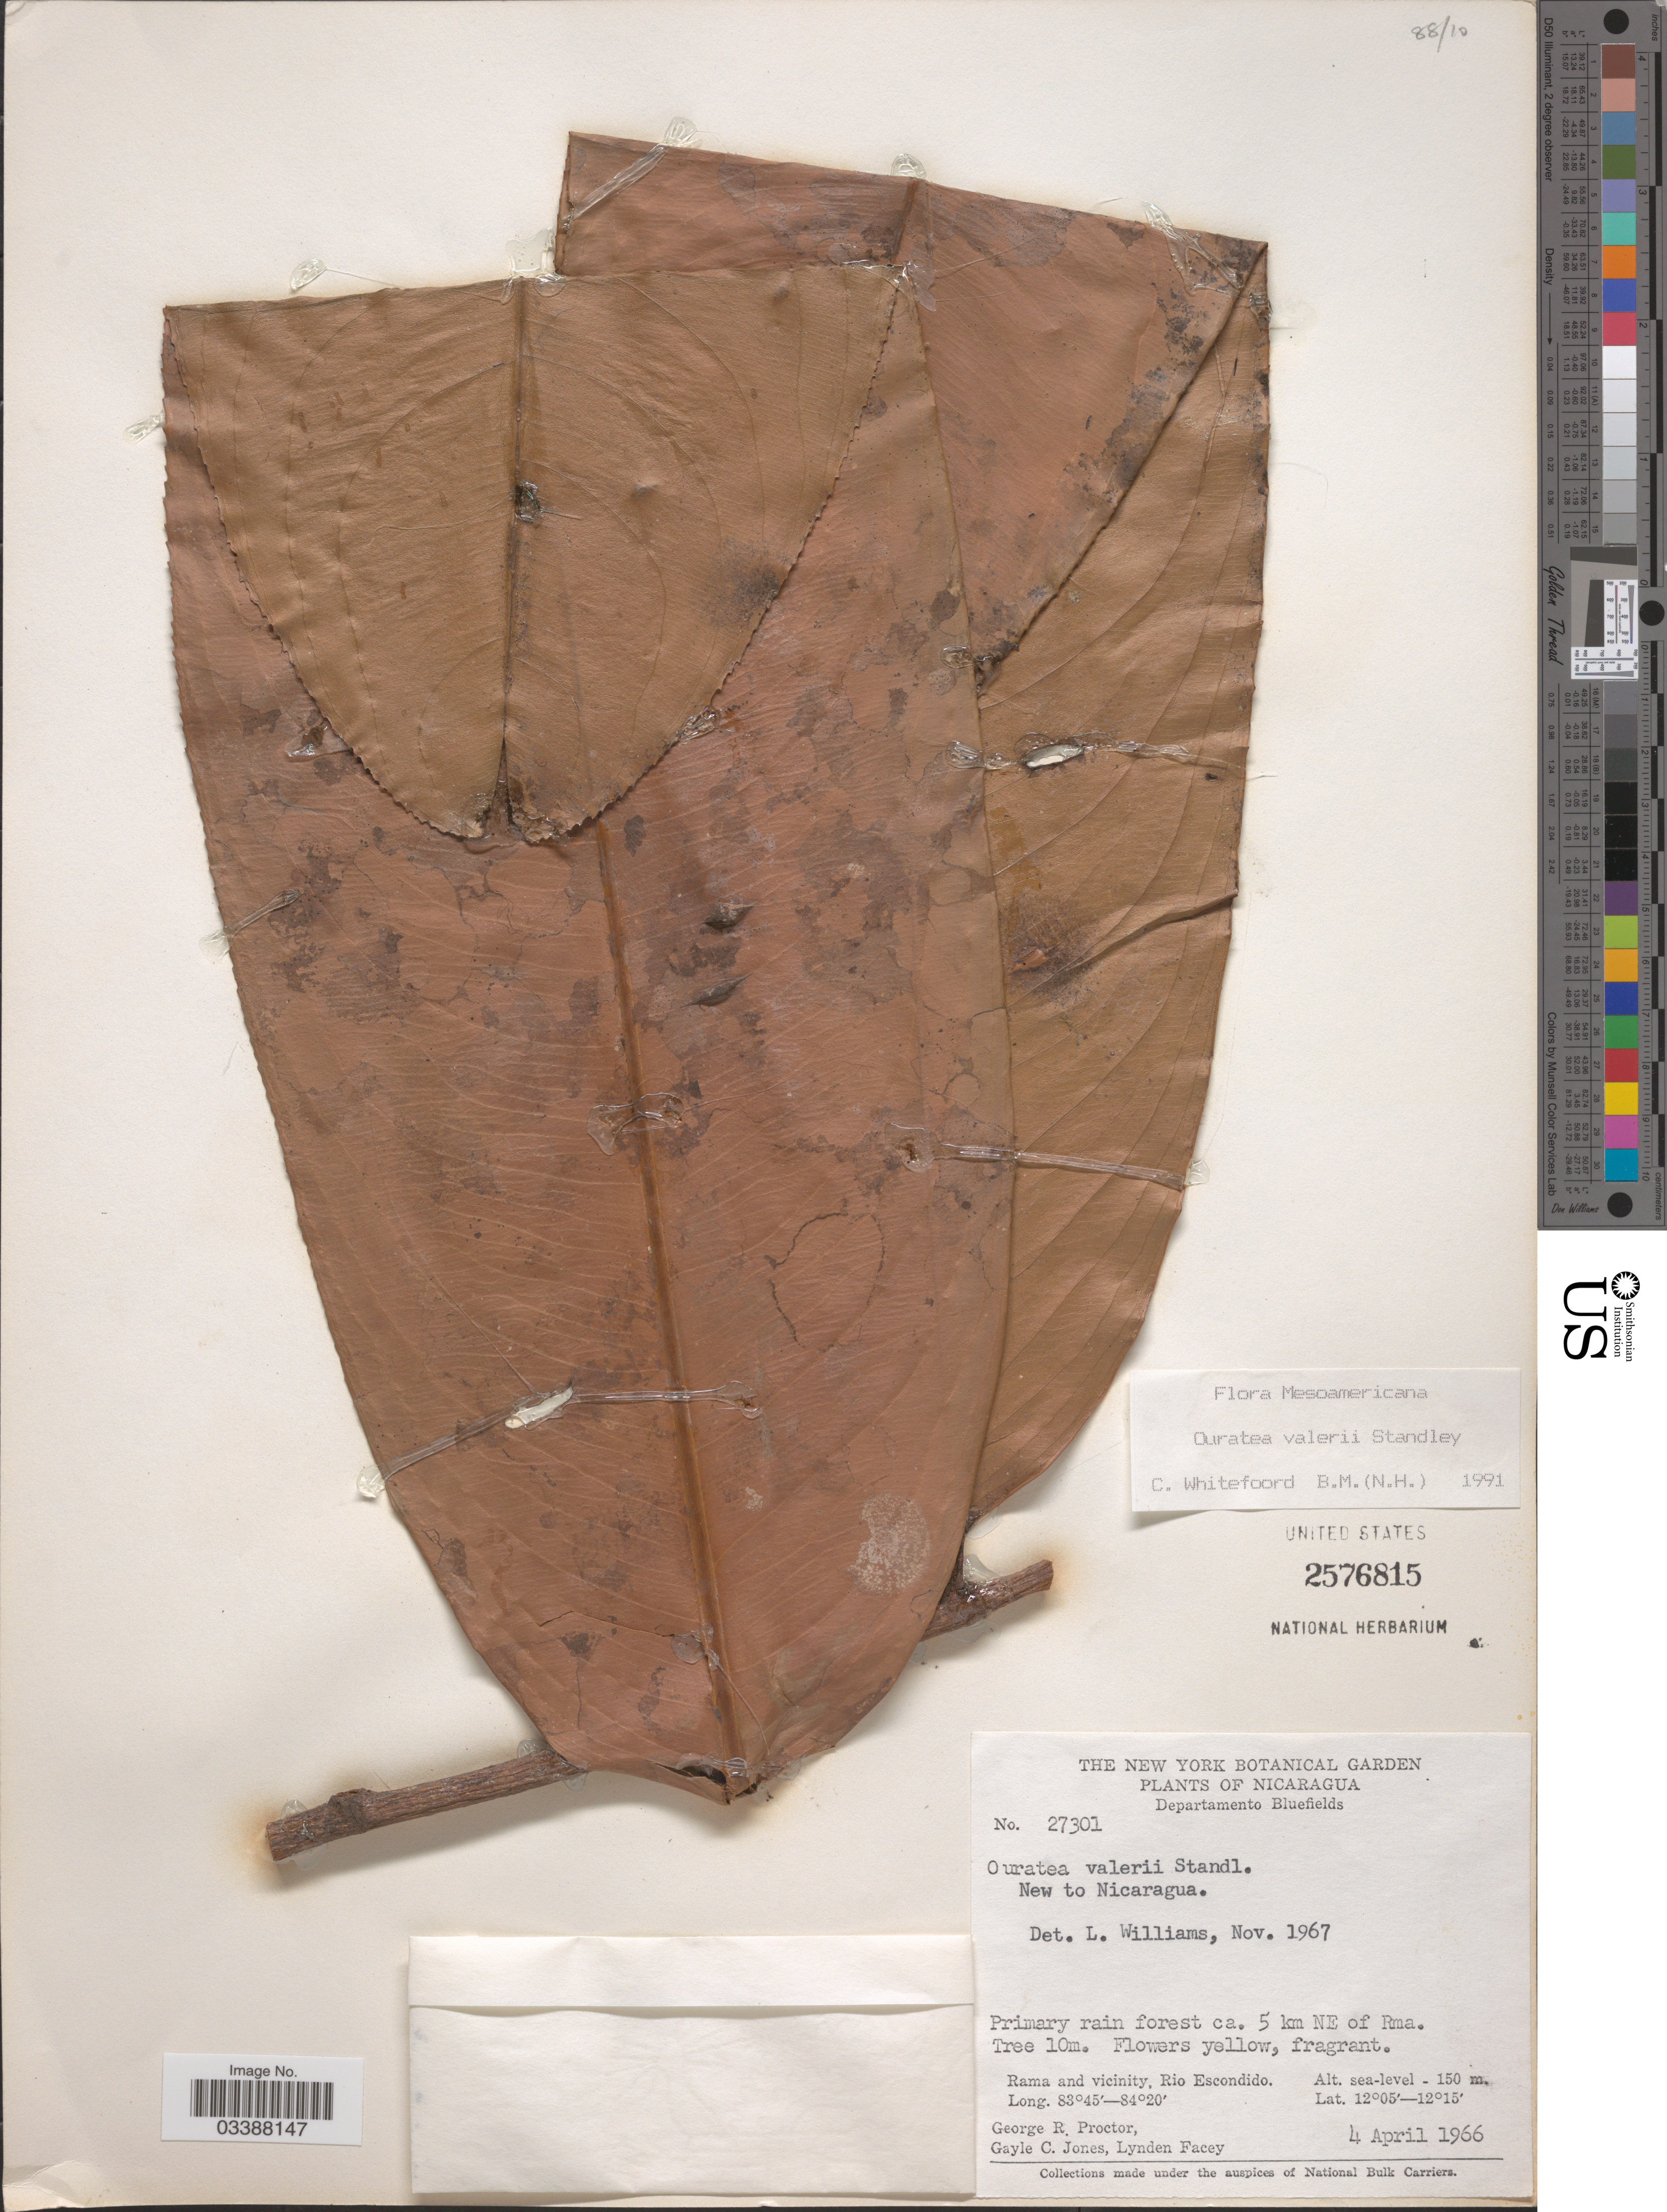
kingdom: Plantae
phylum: Tracheophyta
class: Magnoliopsida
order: Malpighiales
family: Ochnaceae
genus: Ouratea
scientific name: Ouratea valerii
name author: Standl.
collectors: G. Proctor, G. C. Jones & L. Facey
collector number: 27301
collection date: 1966-04-04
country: Nicaragua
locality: Departamento Bluefields. Primary rain forest ca. 5 km NE of Rma. Rama and vicinity, Rio Escondido.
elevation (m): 0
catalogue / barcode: US 2576815